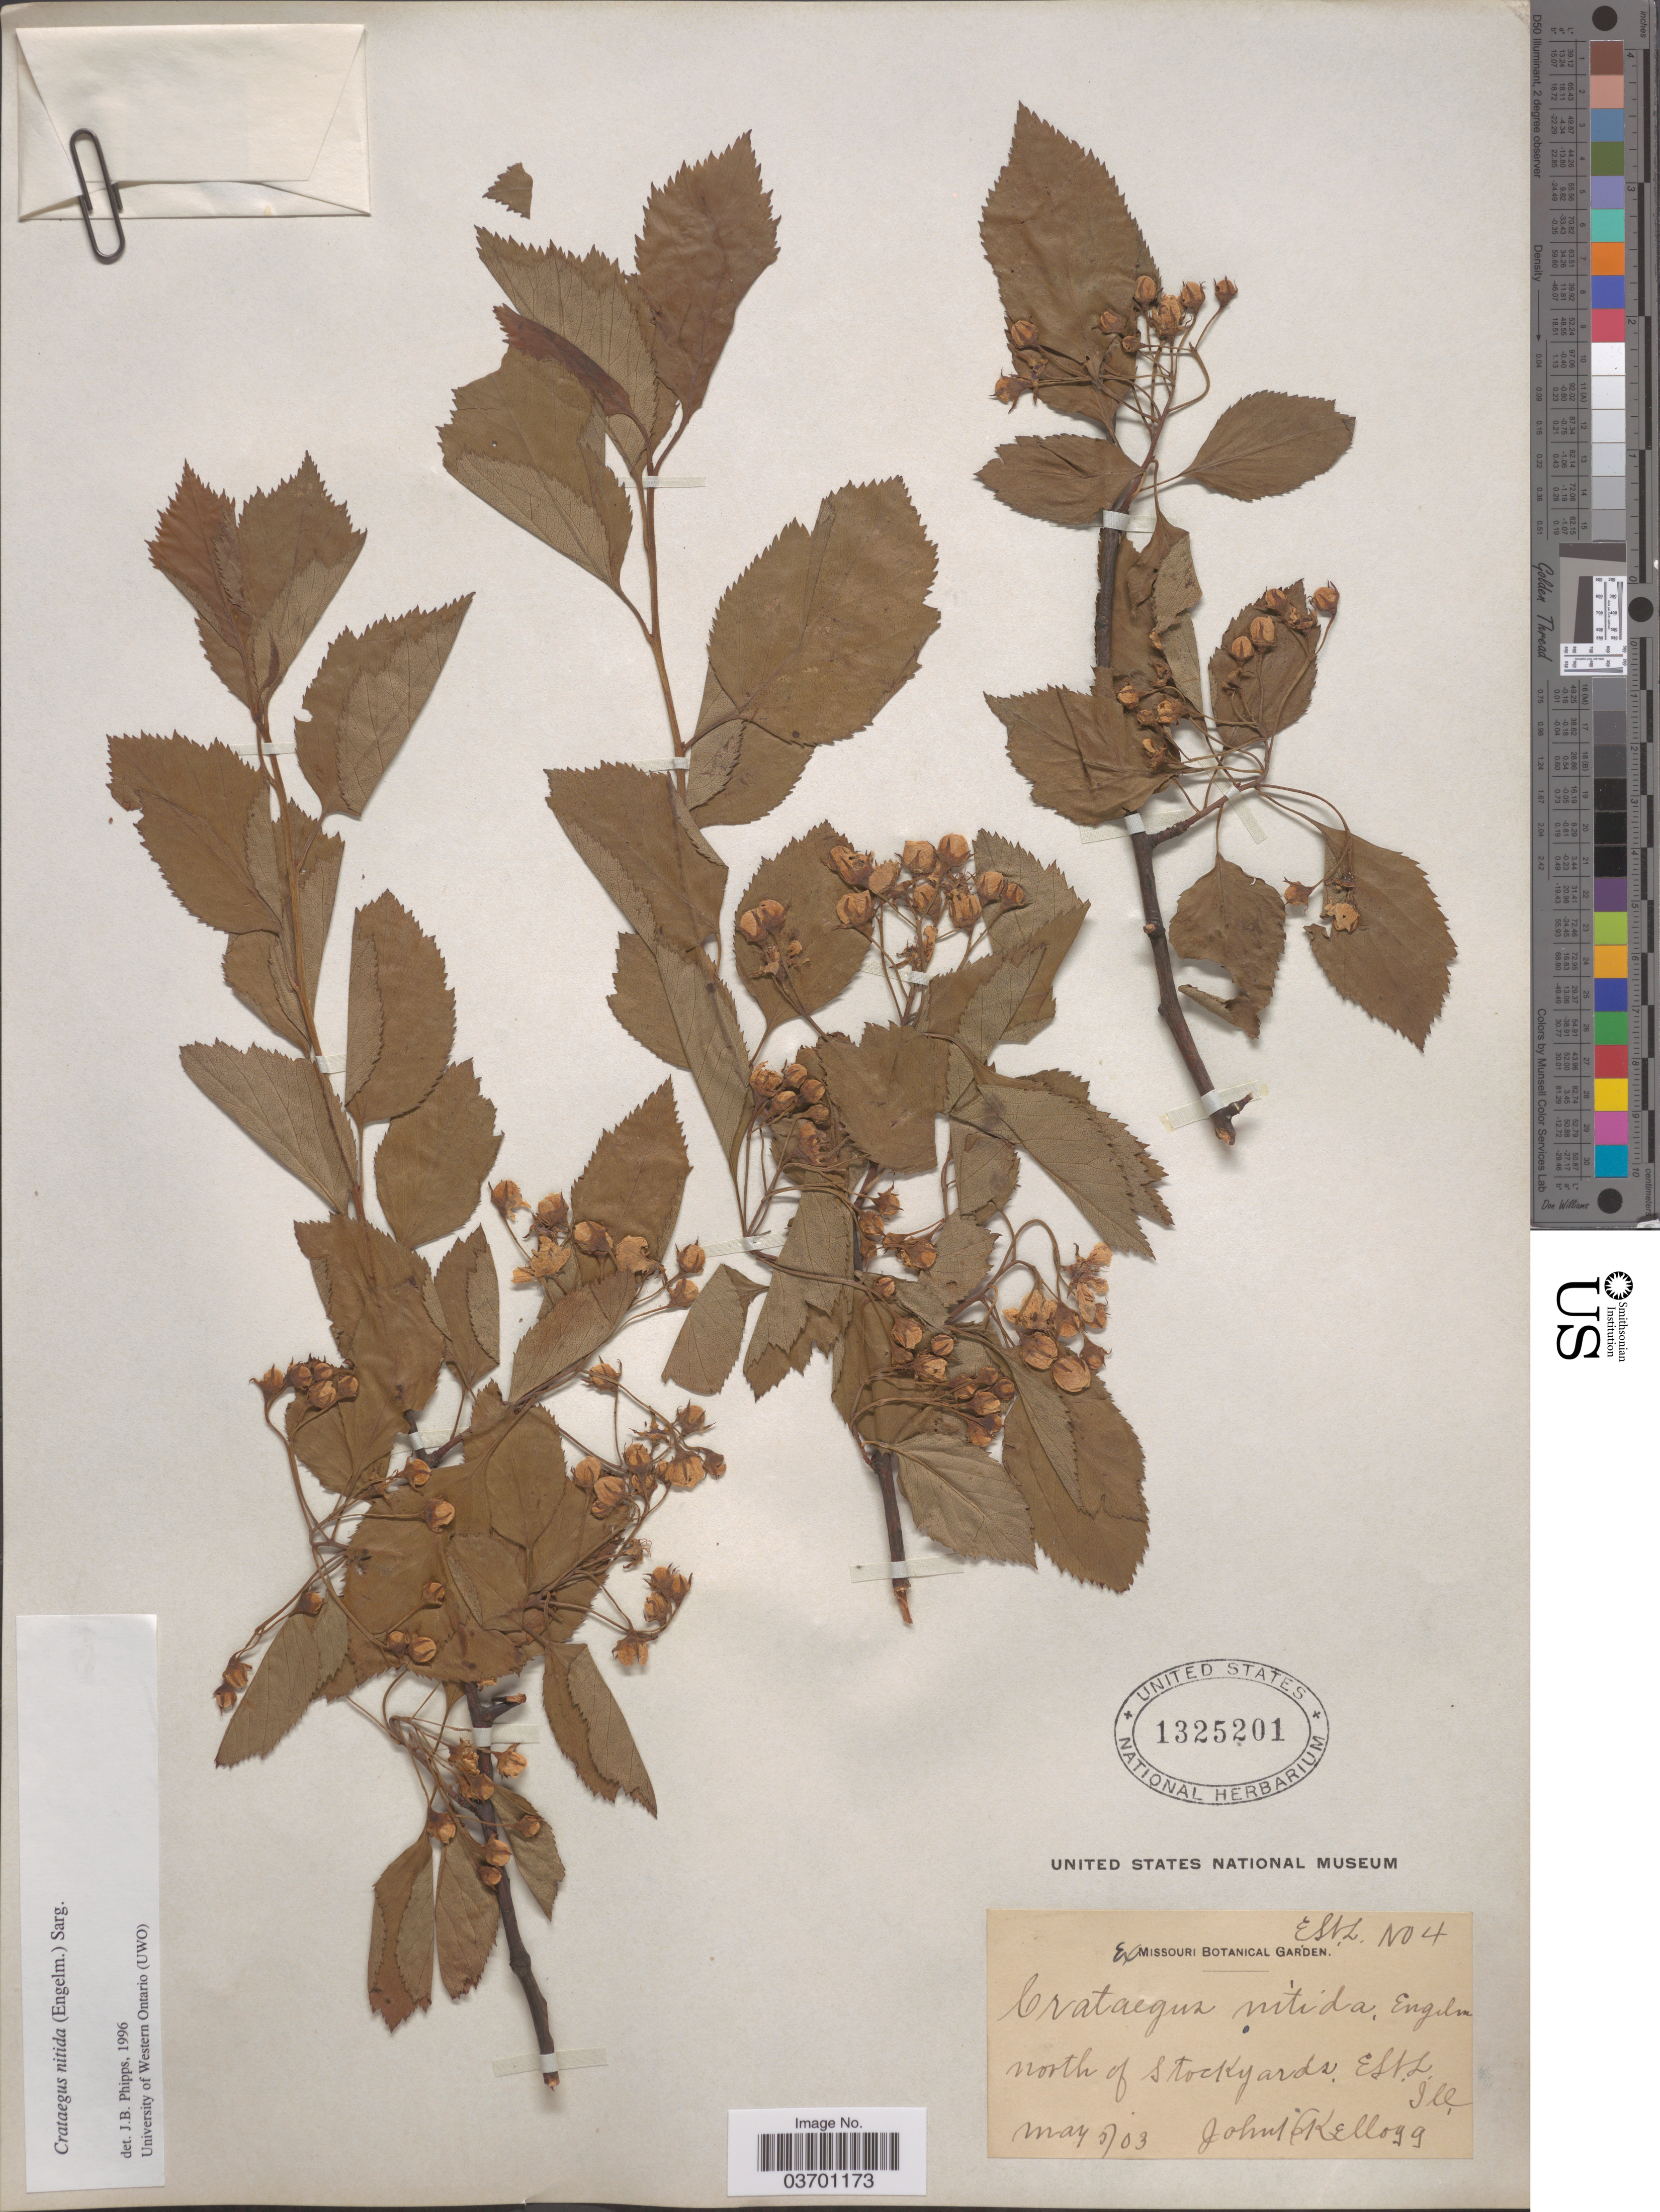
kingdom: Plantae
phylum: Tracheophyta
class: Magnoliopsida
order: Rosales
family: Rosaceae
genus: Crataegus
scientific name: Crataegus nitida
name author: (Engelm. ex Britton & N.E. Br.) Sarg.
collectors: J. H. Kellogg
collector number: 4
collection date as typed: Transcribed d/m/y: 5/5/3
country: United States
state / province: Illinois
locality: North of Stockyards, E. St. L.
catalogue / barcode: US 1325201